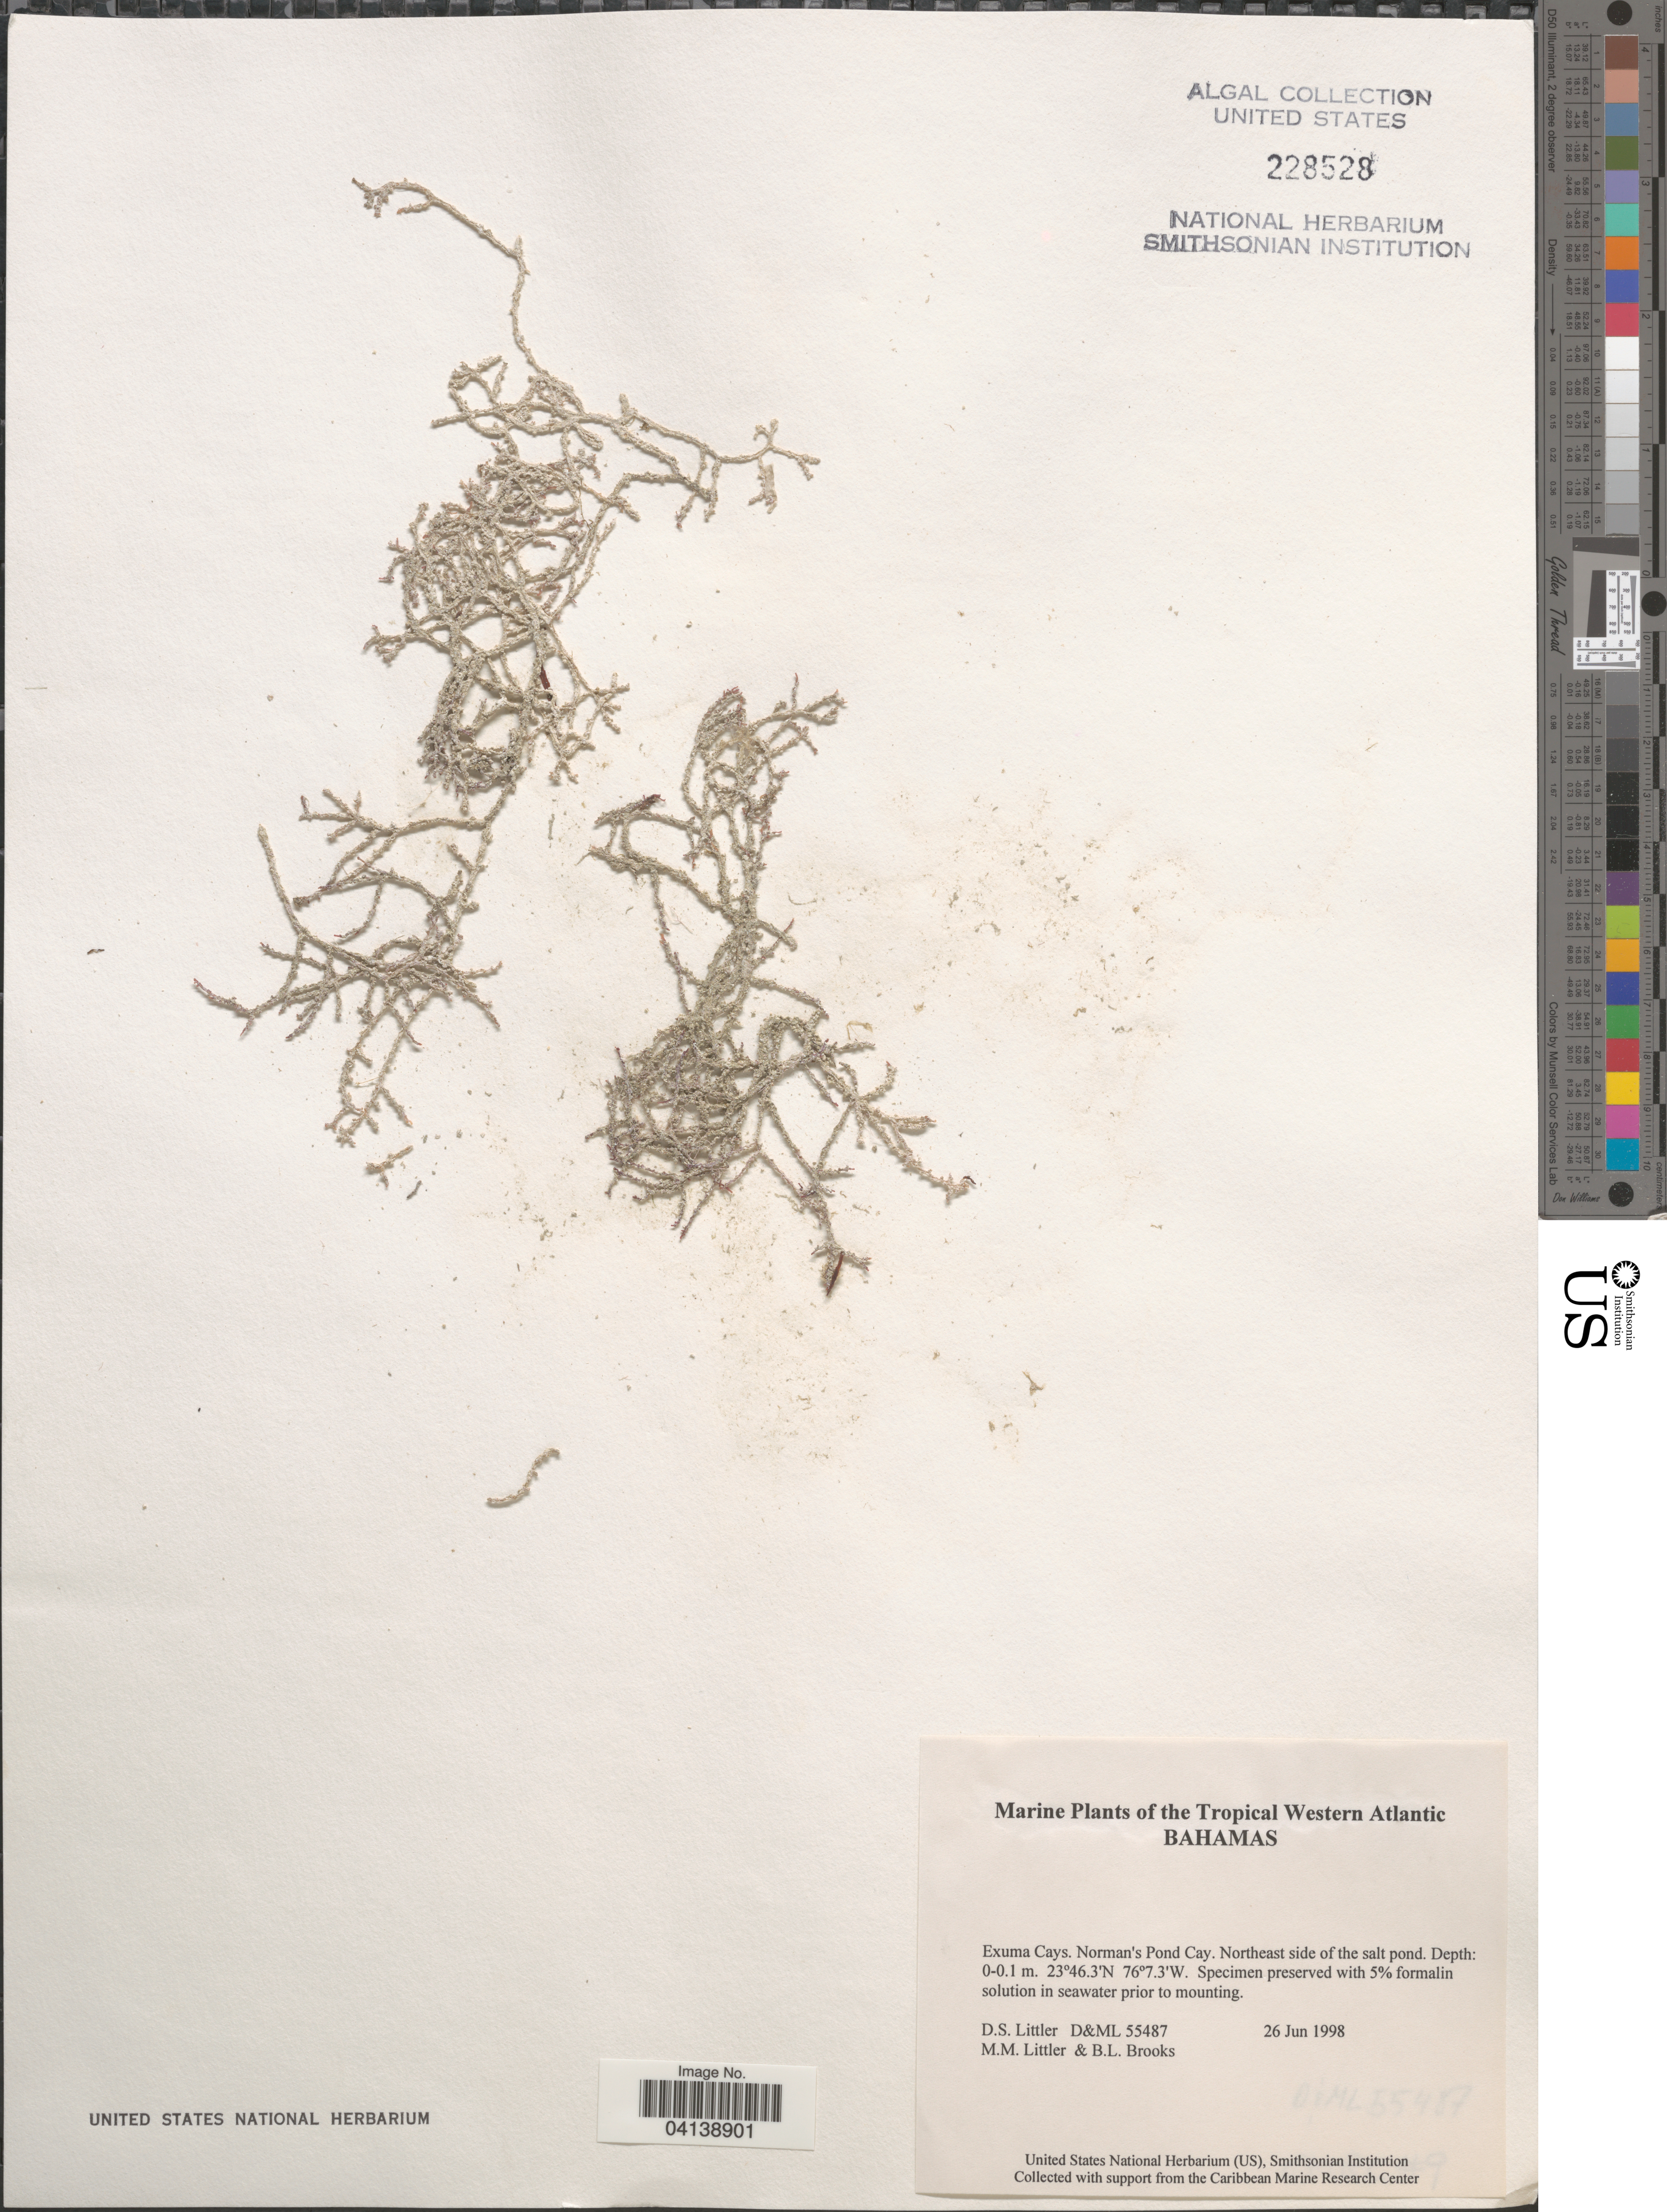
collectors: D. S. Littler & B. Brooks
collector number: D&ML55487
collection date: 1998-06-26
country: Bahamas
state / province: Exuma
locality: The Tropical Western Atlantic. Exuma Cays. Norman's Pond Cay. Northeast side of the salt pond.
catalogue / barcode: US 228528